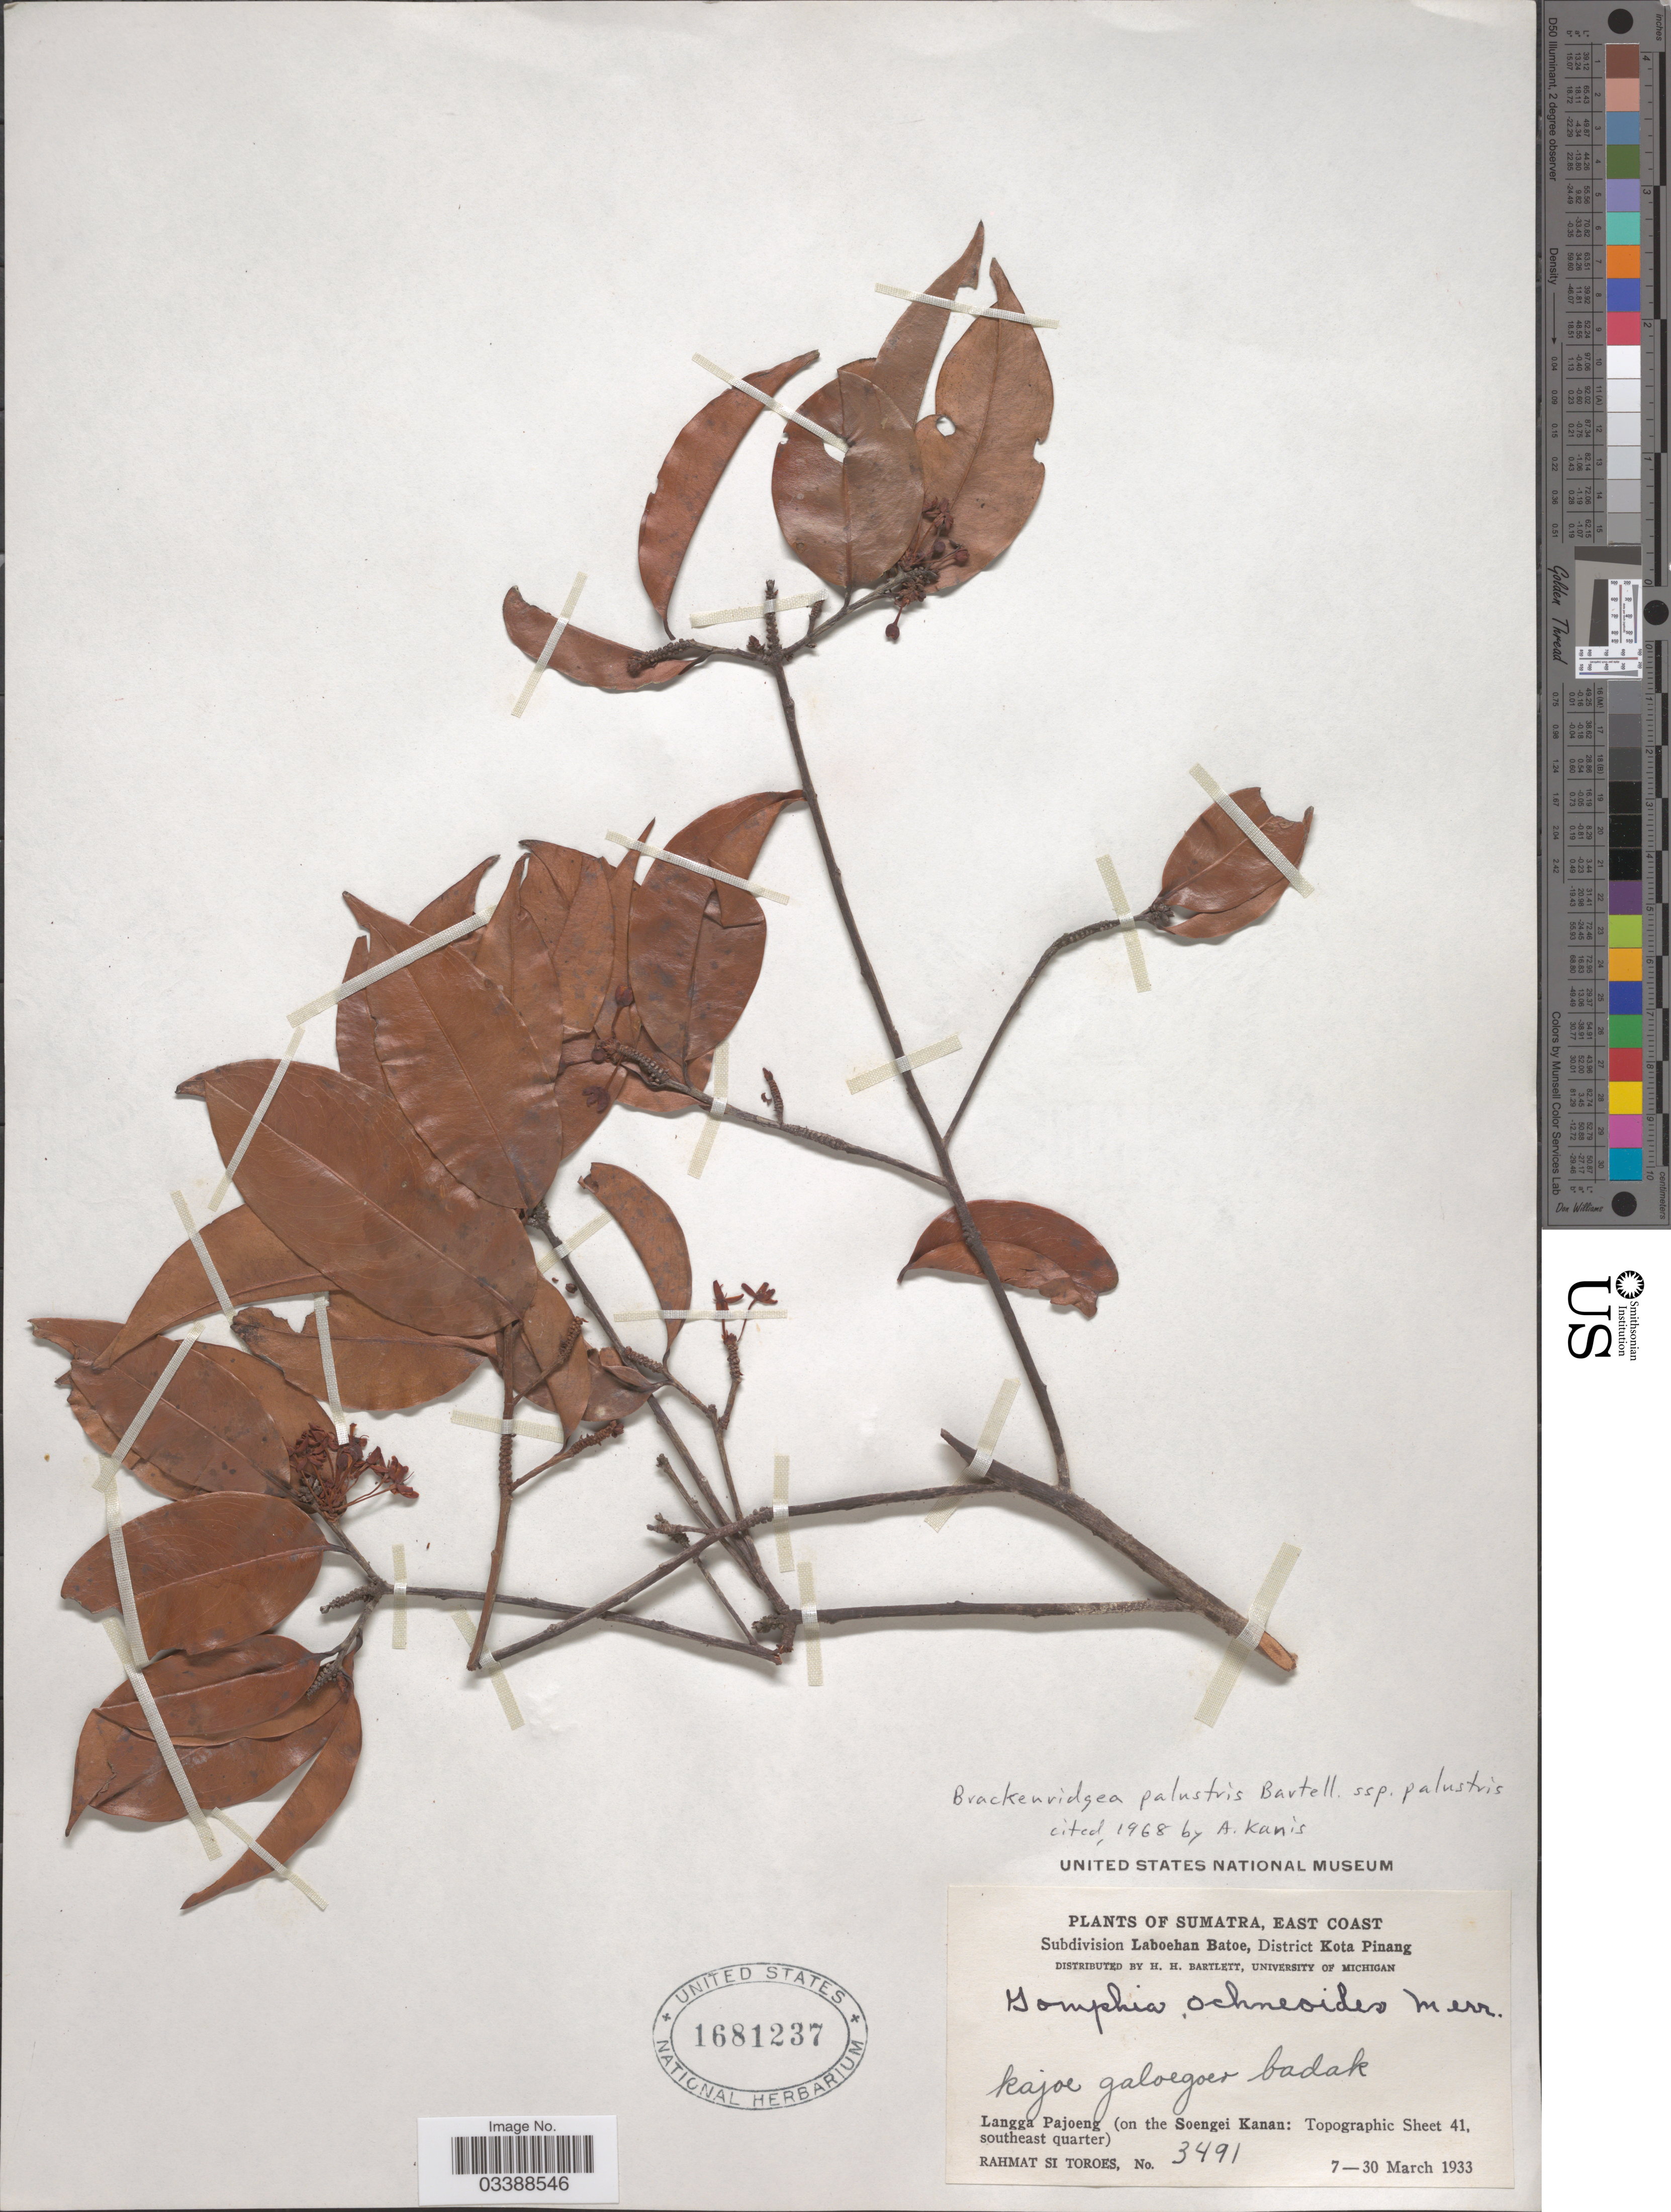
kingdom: Plantae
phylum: Tracheophyta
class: Magnoliopsida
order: Malpighiales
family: Ochnaceae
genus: Brackenridgea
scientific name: Brackenridgea palustris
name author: Bartell.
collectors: Rahmat Si Boeea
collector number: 3491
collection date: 1933-03-07/1933-03-30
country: Indonesia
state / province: Sumatra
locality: East Coast. Subdivision Laboehan Batoe, District Kota Pinang. Langga Pajoeng (on the Soengei Kanan: Topographic Sheet 41, southeast quarter).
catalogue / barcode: US 1681237